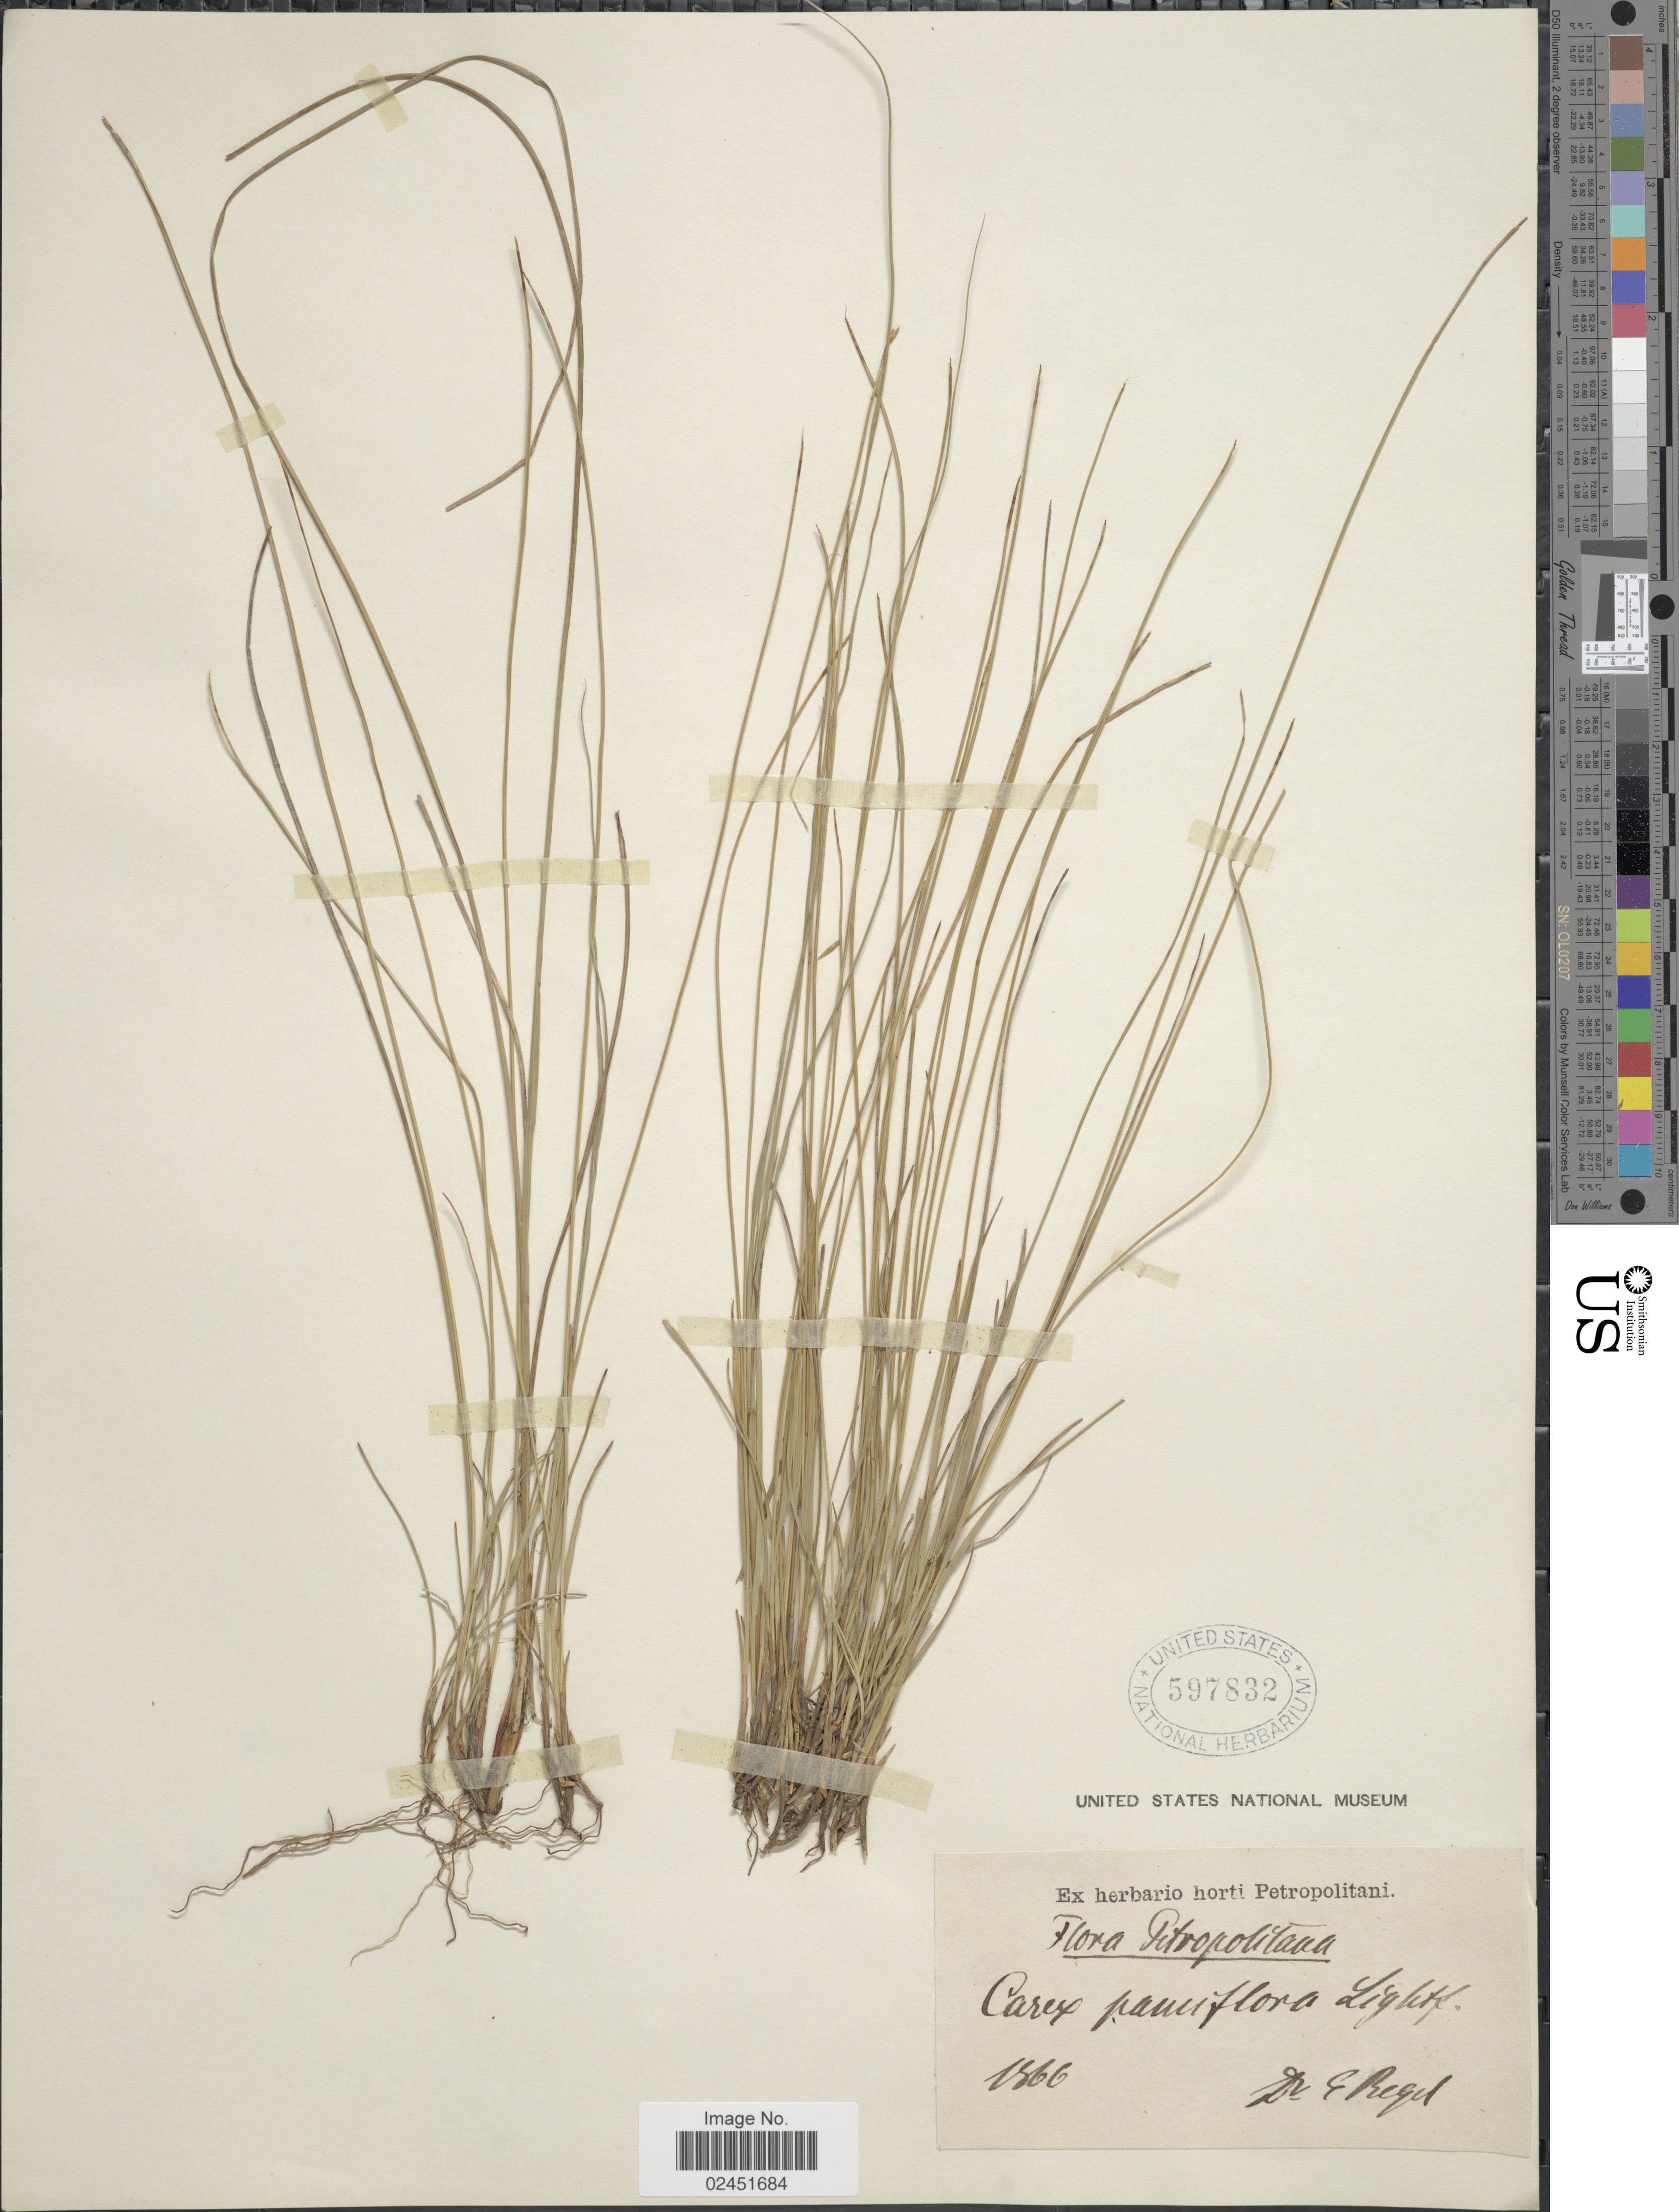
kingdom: Plantae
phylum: Tracheophyta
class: Liliopsida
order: Poales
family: Cyperaceae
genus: Carex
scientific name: Carex pauciflora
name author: Lightf.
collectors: E. A. von Regel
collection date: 1866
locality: Petropolitana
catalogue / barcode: US 597832